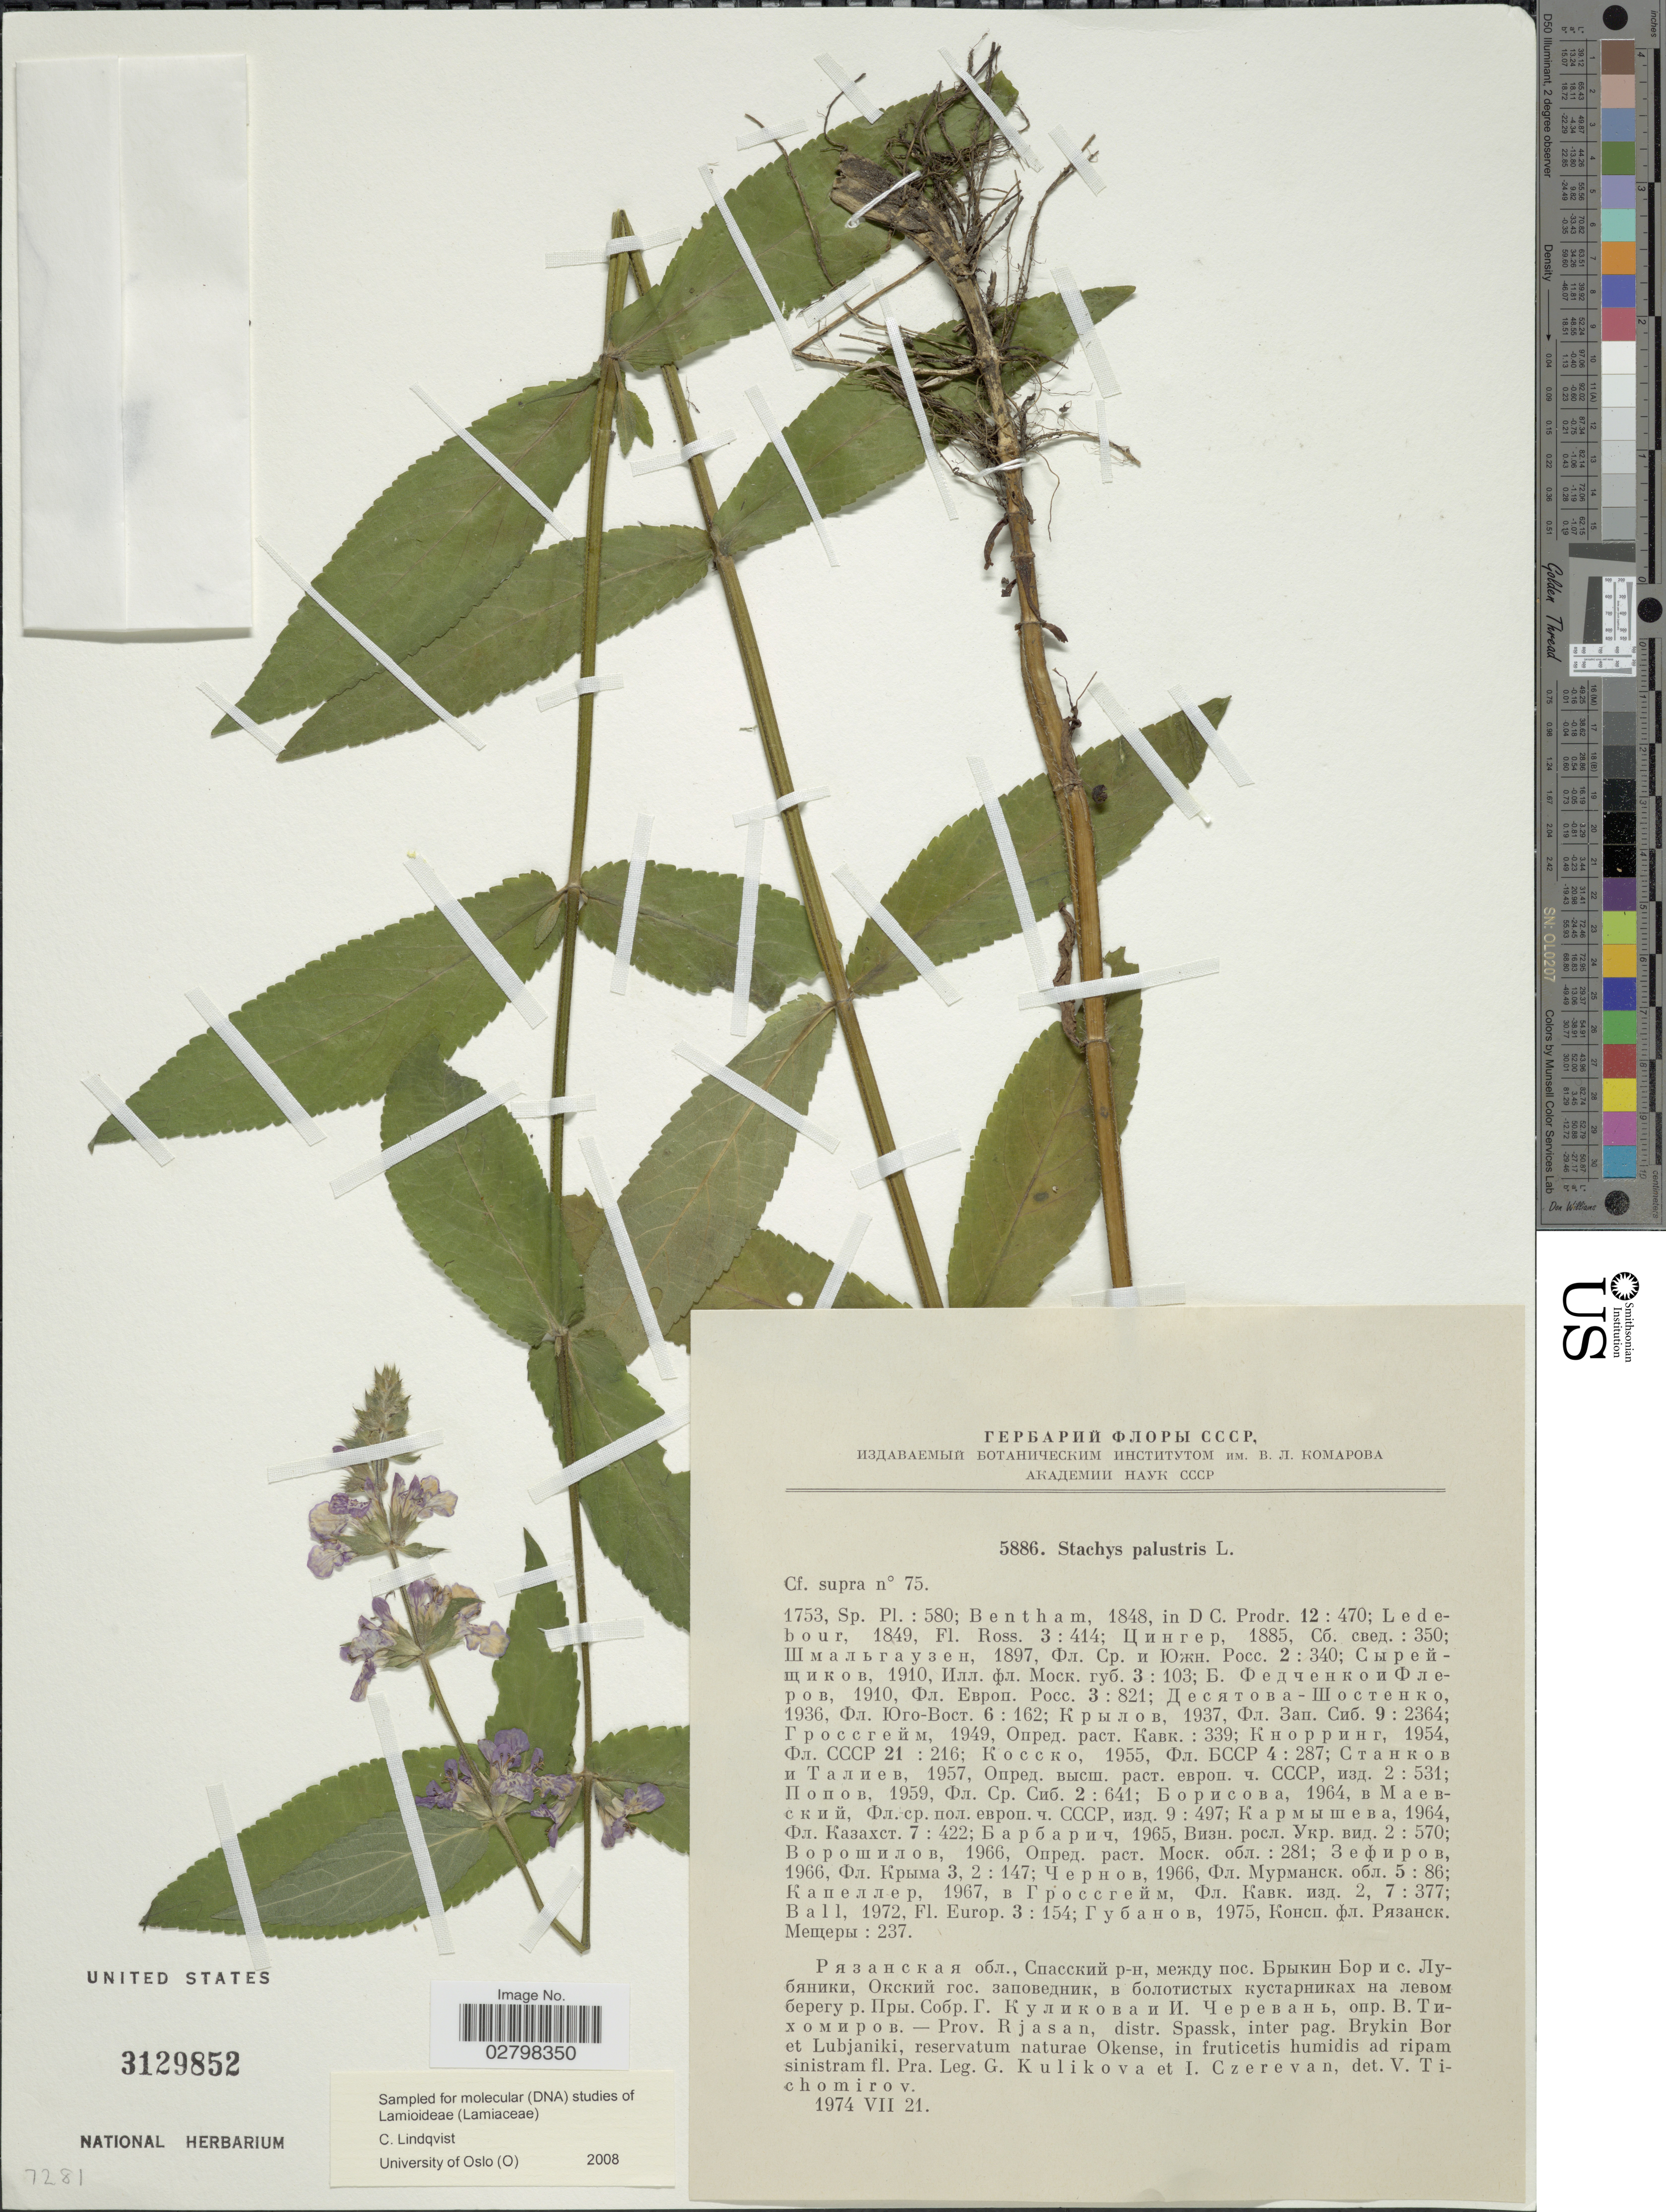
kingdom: Plantae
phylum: Tracheophyta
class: Magnoliopsida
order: Lamiales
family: Lamiaceae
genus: Stachys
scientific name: Stachys palustris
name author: L.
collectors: G. Kulikova & I. Czerevan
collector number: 5886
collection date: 1974-07-21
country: Russian Federation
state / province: Ryazan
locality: Prov. Rjasan, distr. Spassk, inter pag. Brykin Bor et Lubjaniki, reservatum naturae Okense.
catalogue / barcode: US 3129852